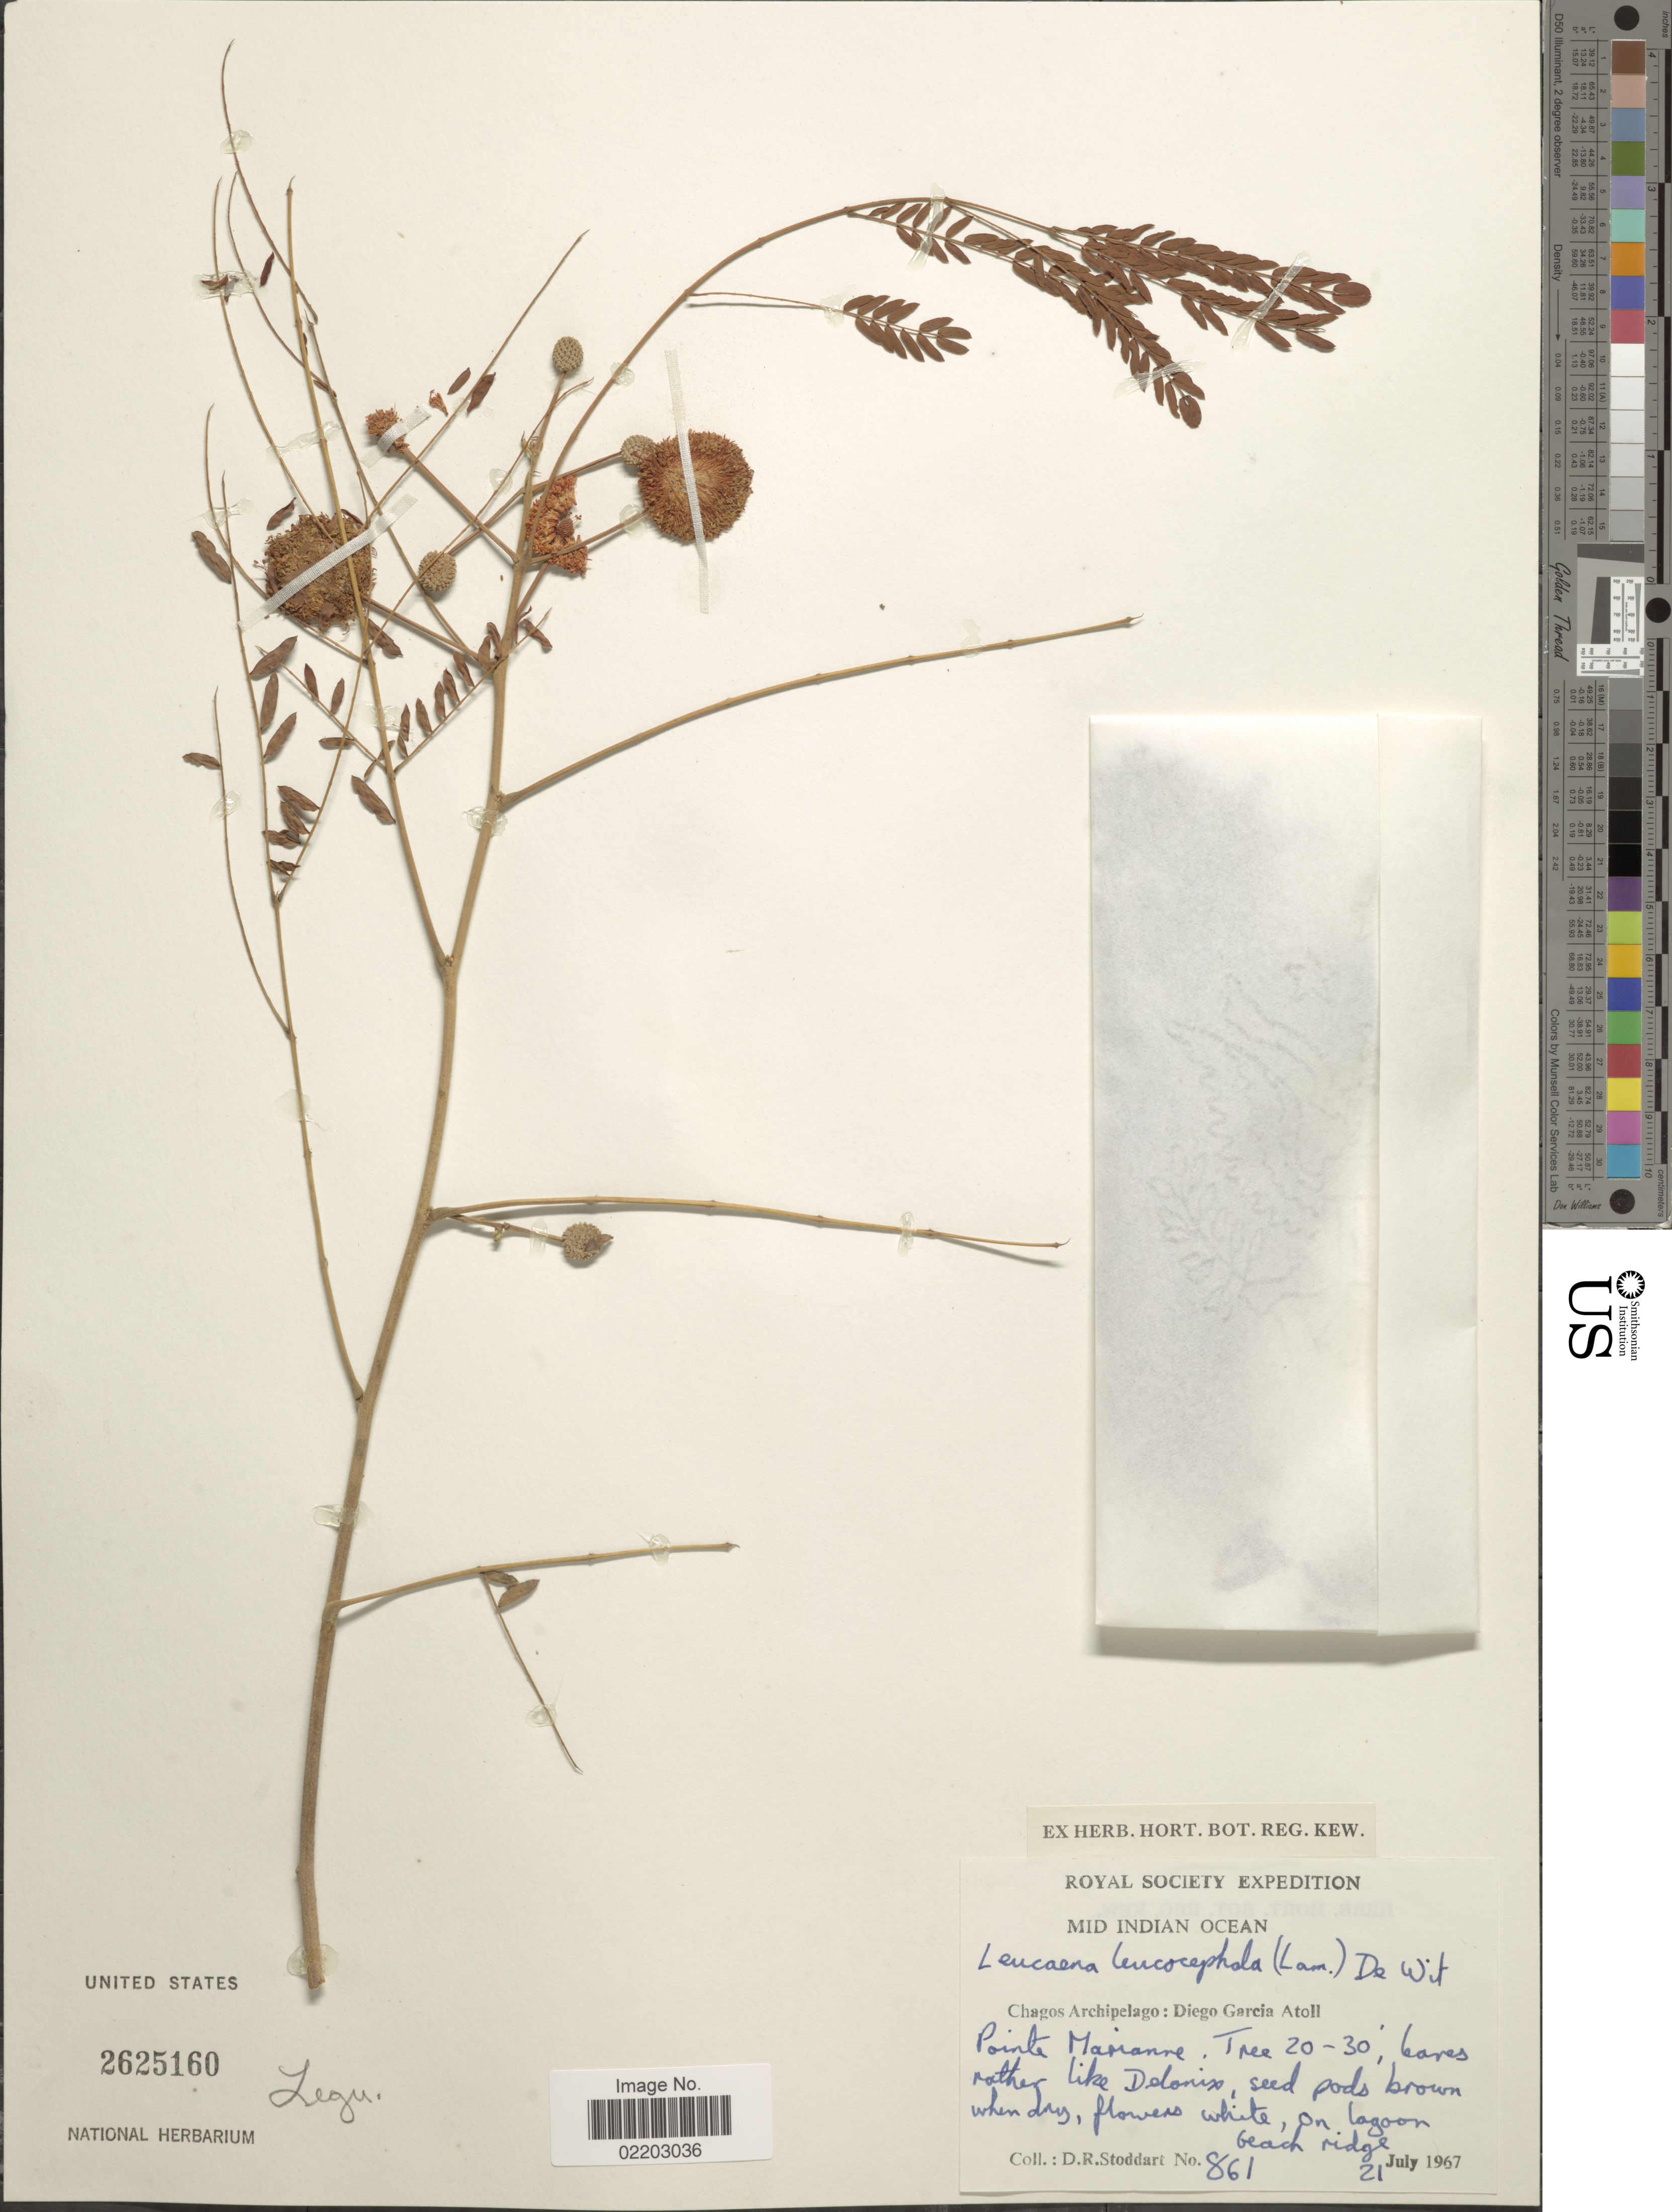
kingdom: Plantae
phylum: Tracheophyta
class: Magnoliopsida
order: Fabales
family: Fabaceae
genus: Leucaena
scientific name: Leucaena leucocephala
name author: (Lam.) de Wit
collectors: D. R. Stoddart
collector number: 861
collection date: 1967-07-21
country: British Indian Ocean Territory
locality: Chagos Archipelago: Diego Garcia Atoll, Pointe Marianre [interpreted].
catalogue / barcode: US 2625160